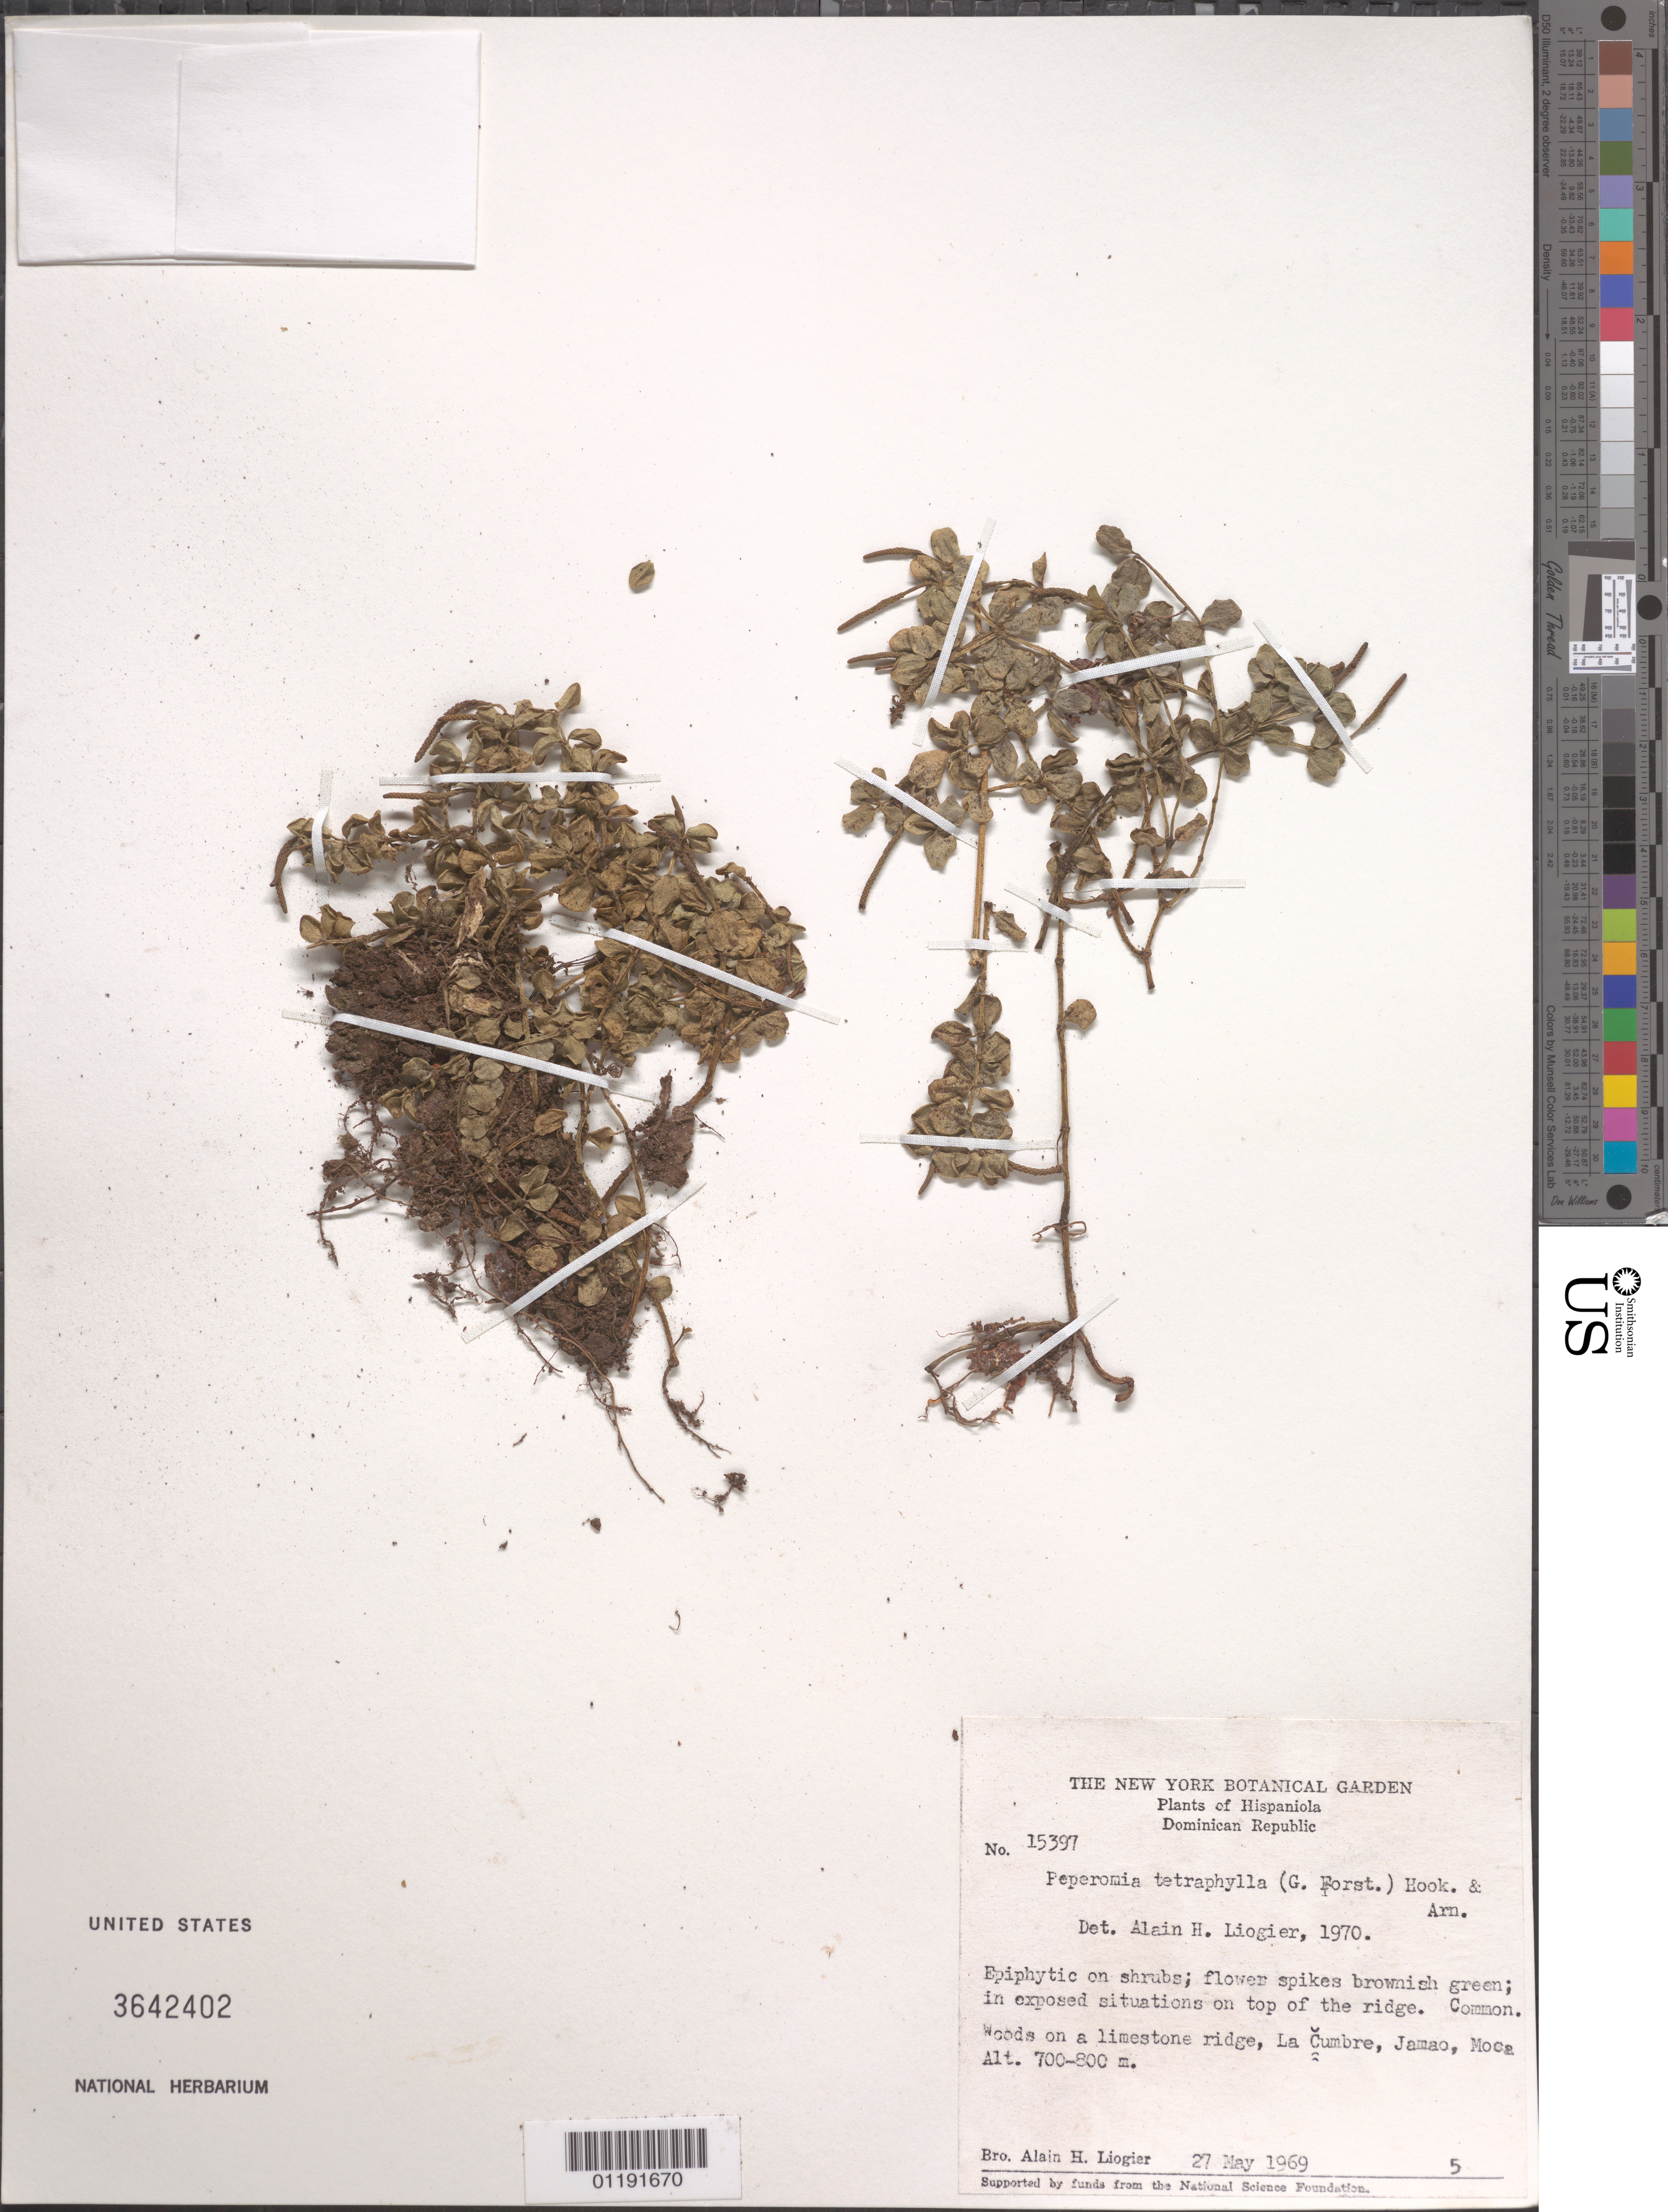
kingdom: Plantae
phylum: Tracheophyta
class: Magnoliopsida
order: Piperales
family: Piperaceae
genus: Peperomia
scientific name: Peperomia trichopus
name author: Trel. in J.F. Macbr.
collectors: A. H. Liogier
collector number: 15397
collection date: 1969-05-27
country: Dominican Republic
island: Hispaniola Island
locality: Moca, Jamao, La cumbre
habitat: Limestone ridge, woods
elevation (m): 700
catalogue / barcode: US 3642402